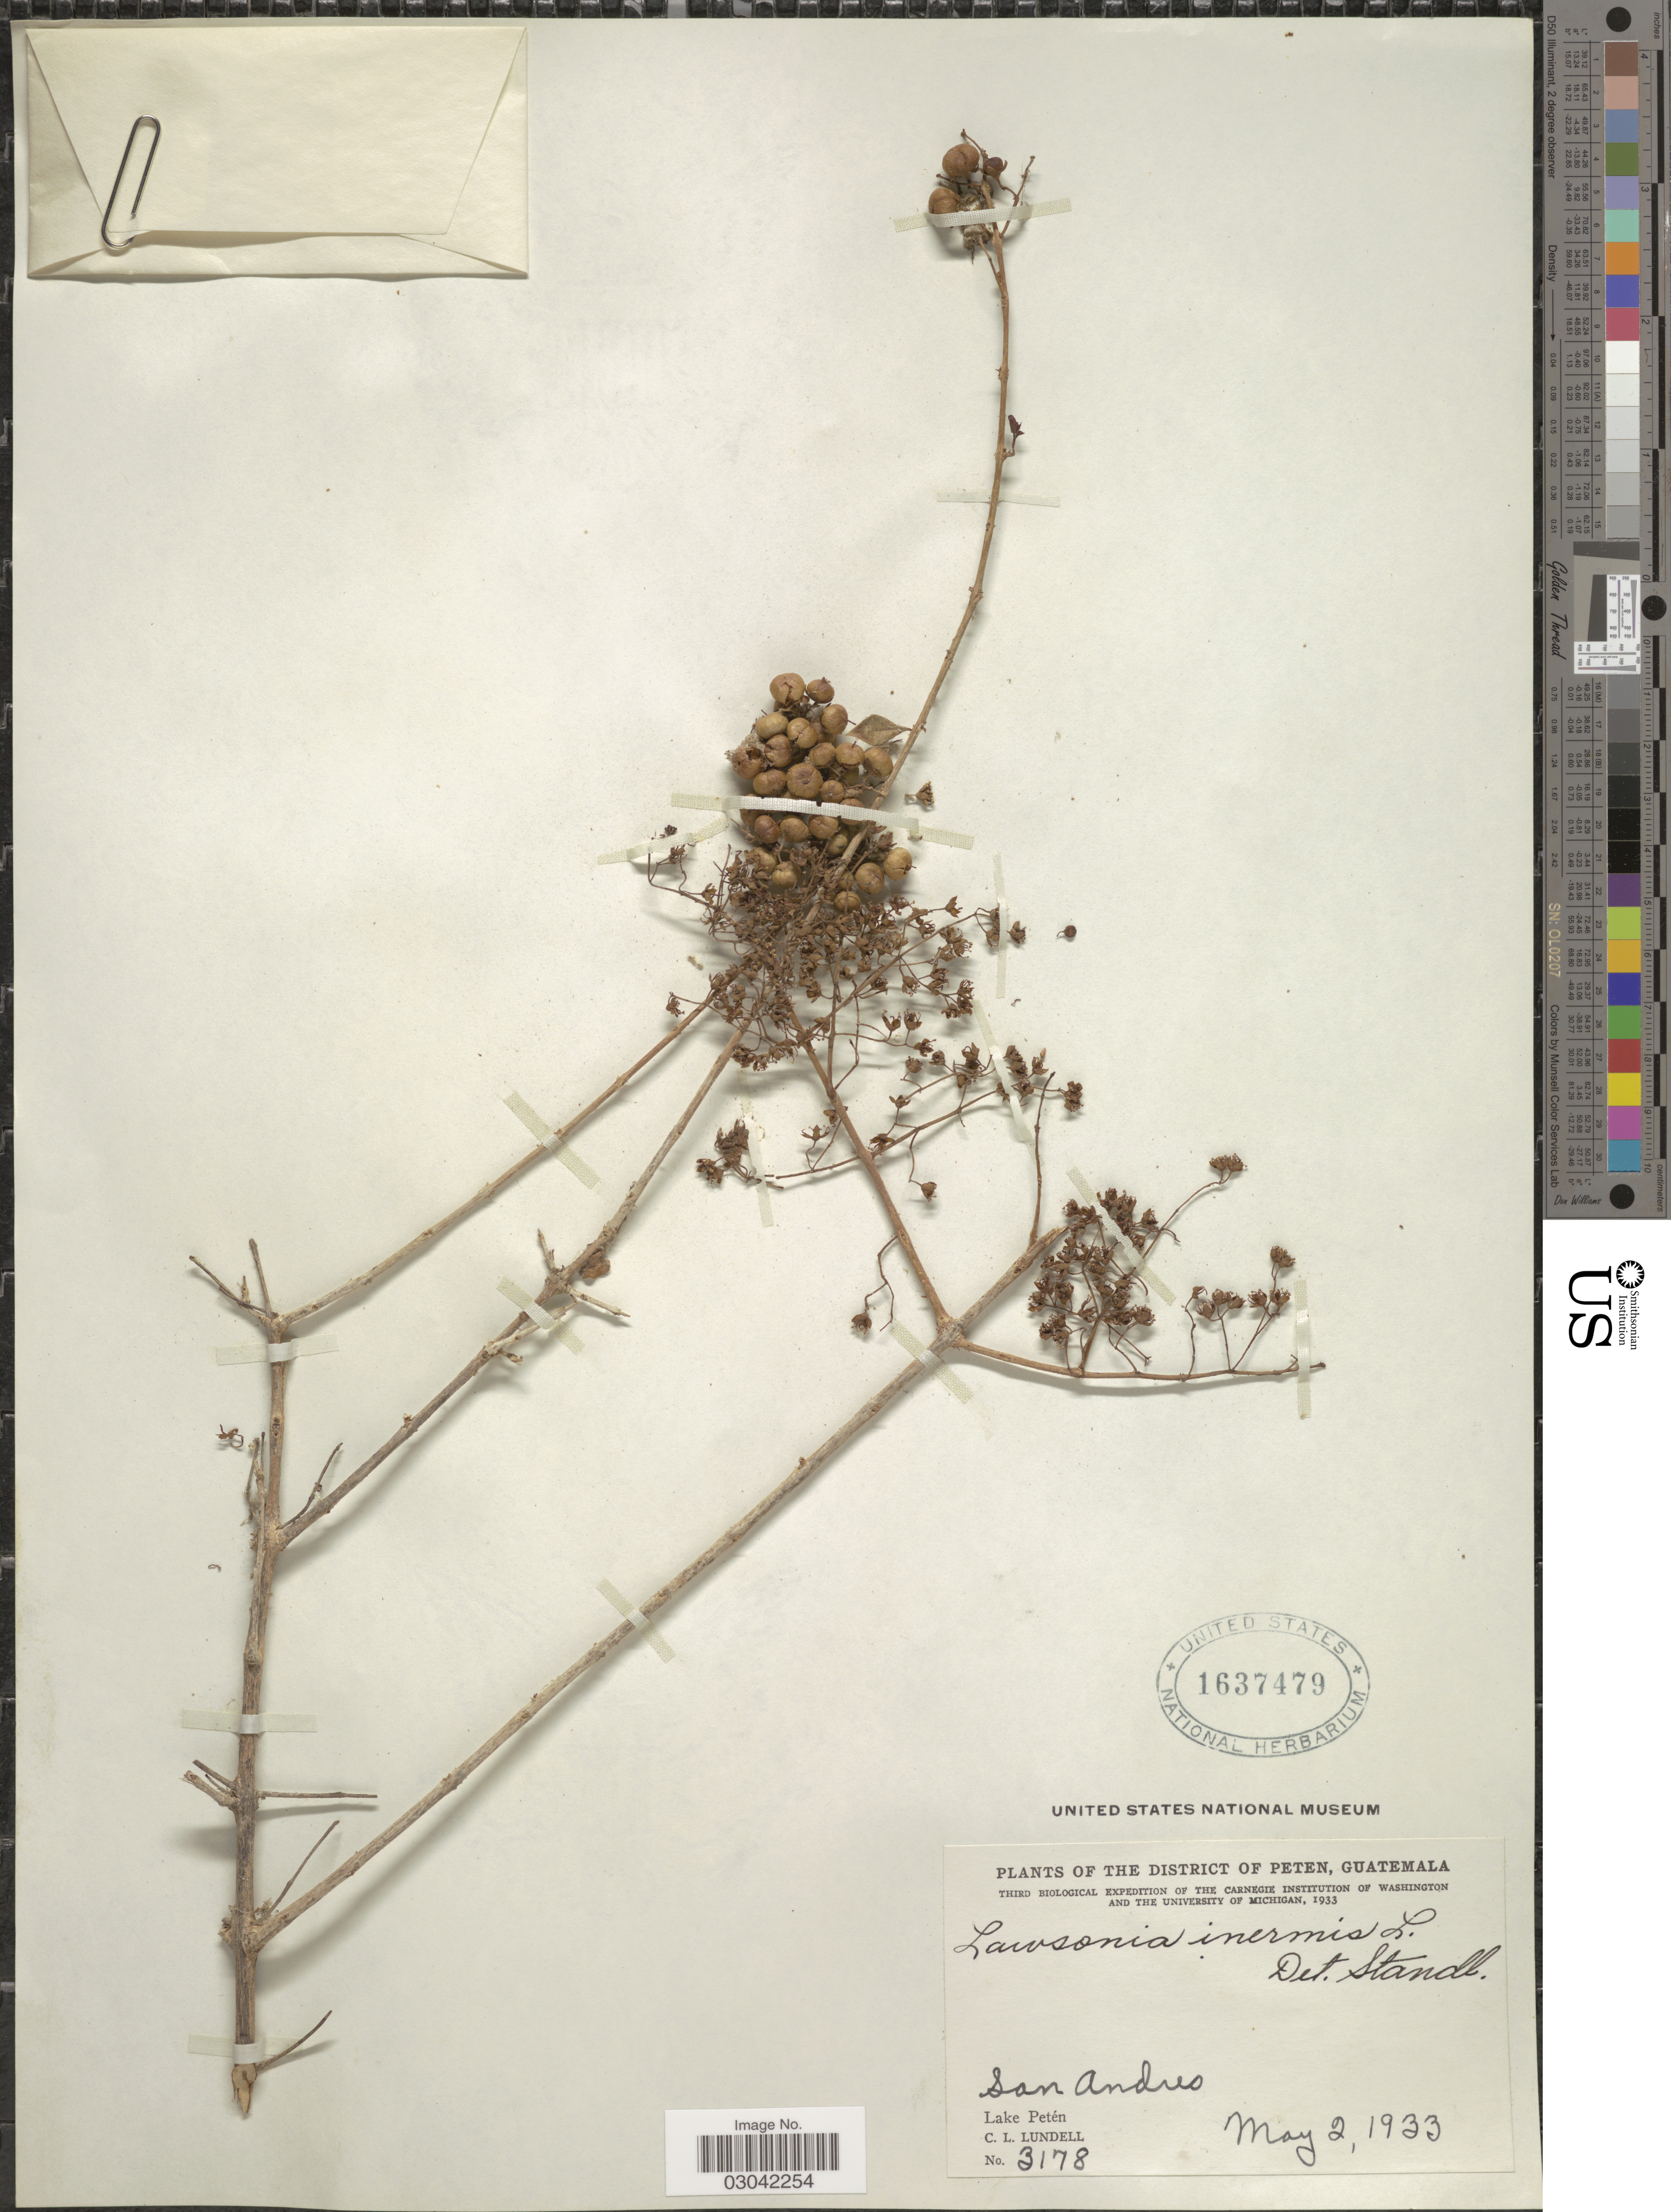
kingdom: Plantae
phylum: Tracheophyta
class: Magnoliopsida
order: Myrtales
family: Lythraceae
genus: Lawsonia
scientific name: Lawsonia inermis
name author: L.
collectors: C. L. Lundell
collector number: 3178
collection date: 1933-05-02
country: Guatemala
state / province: El Petén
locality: San Andres. Lake Petén.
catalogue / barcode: US 1637479